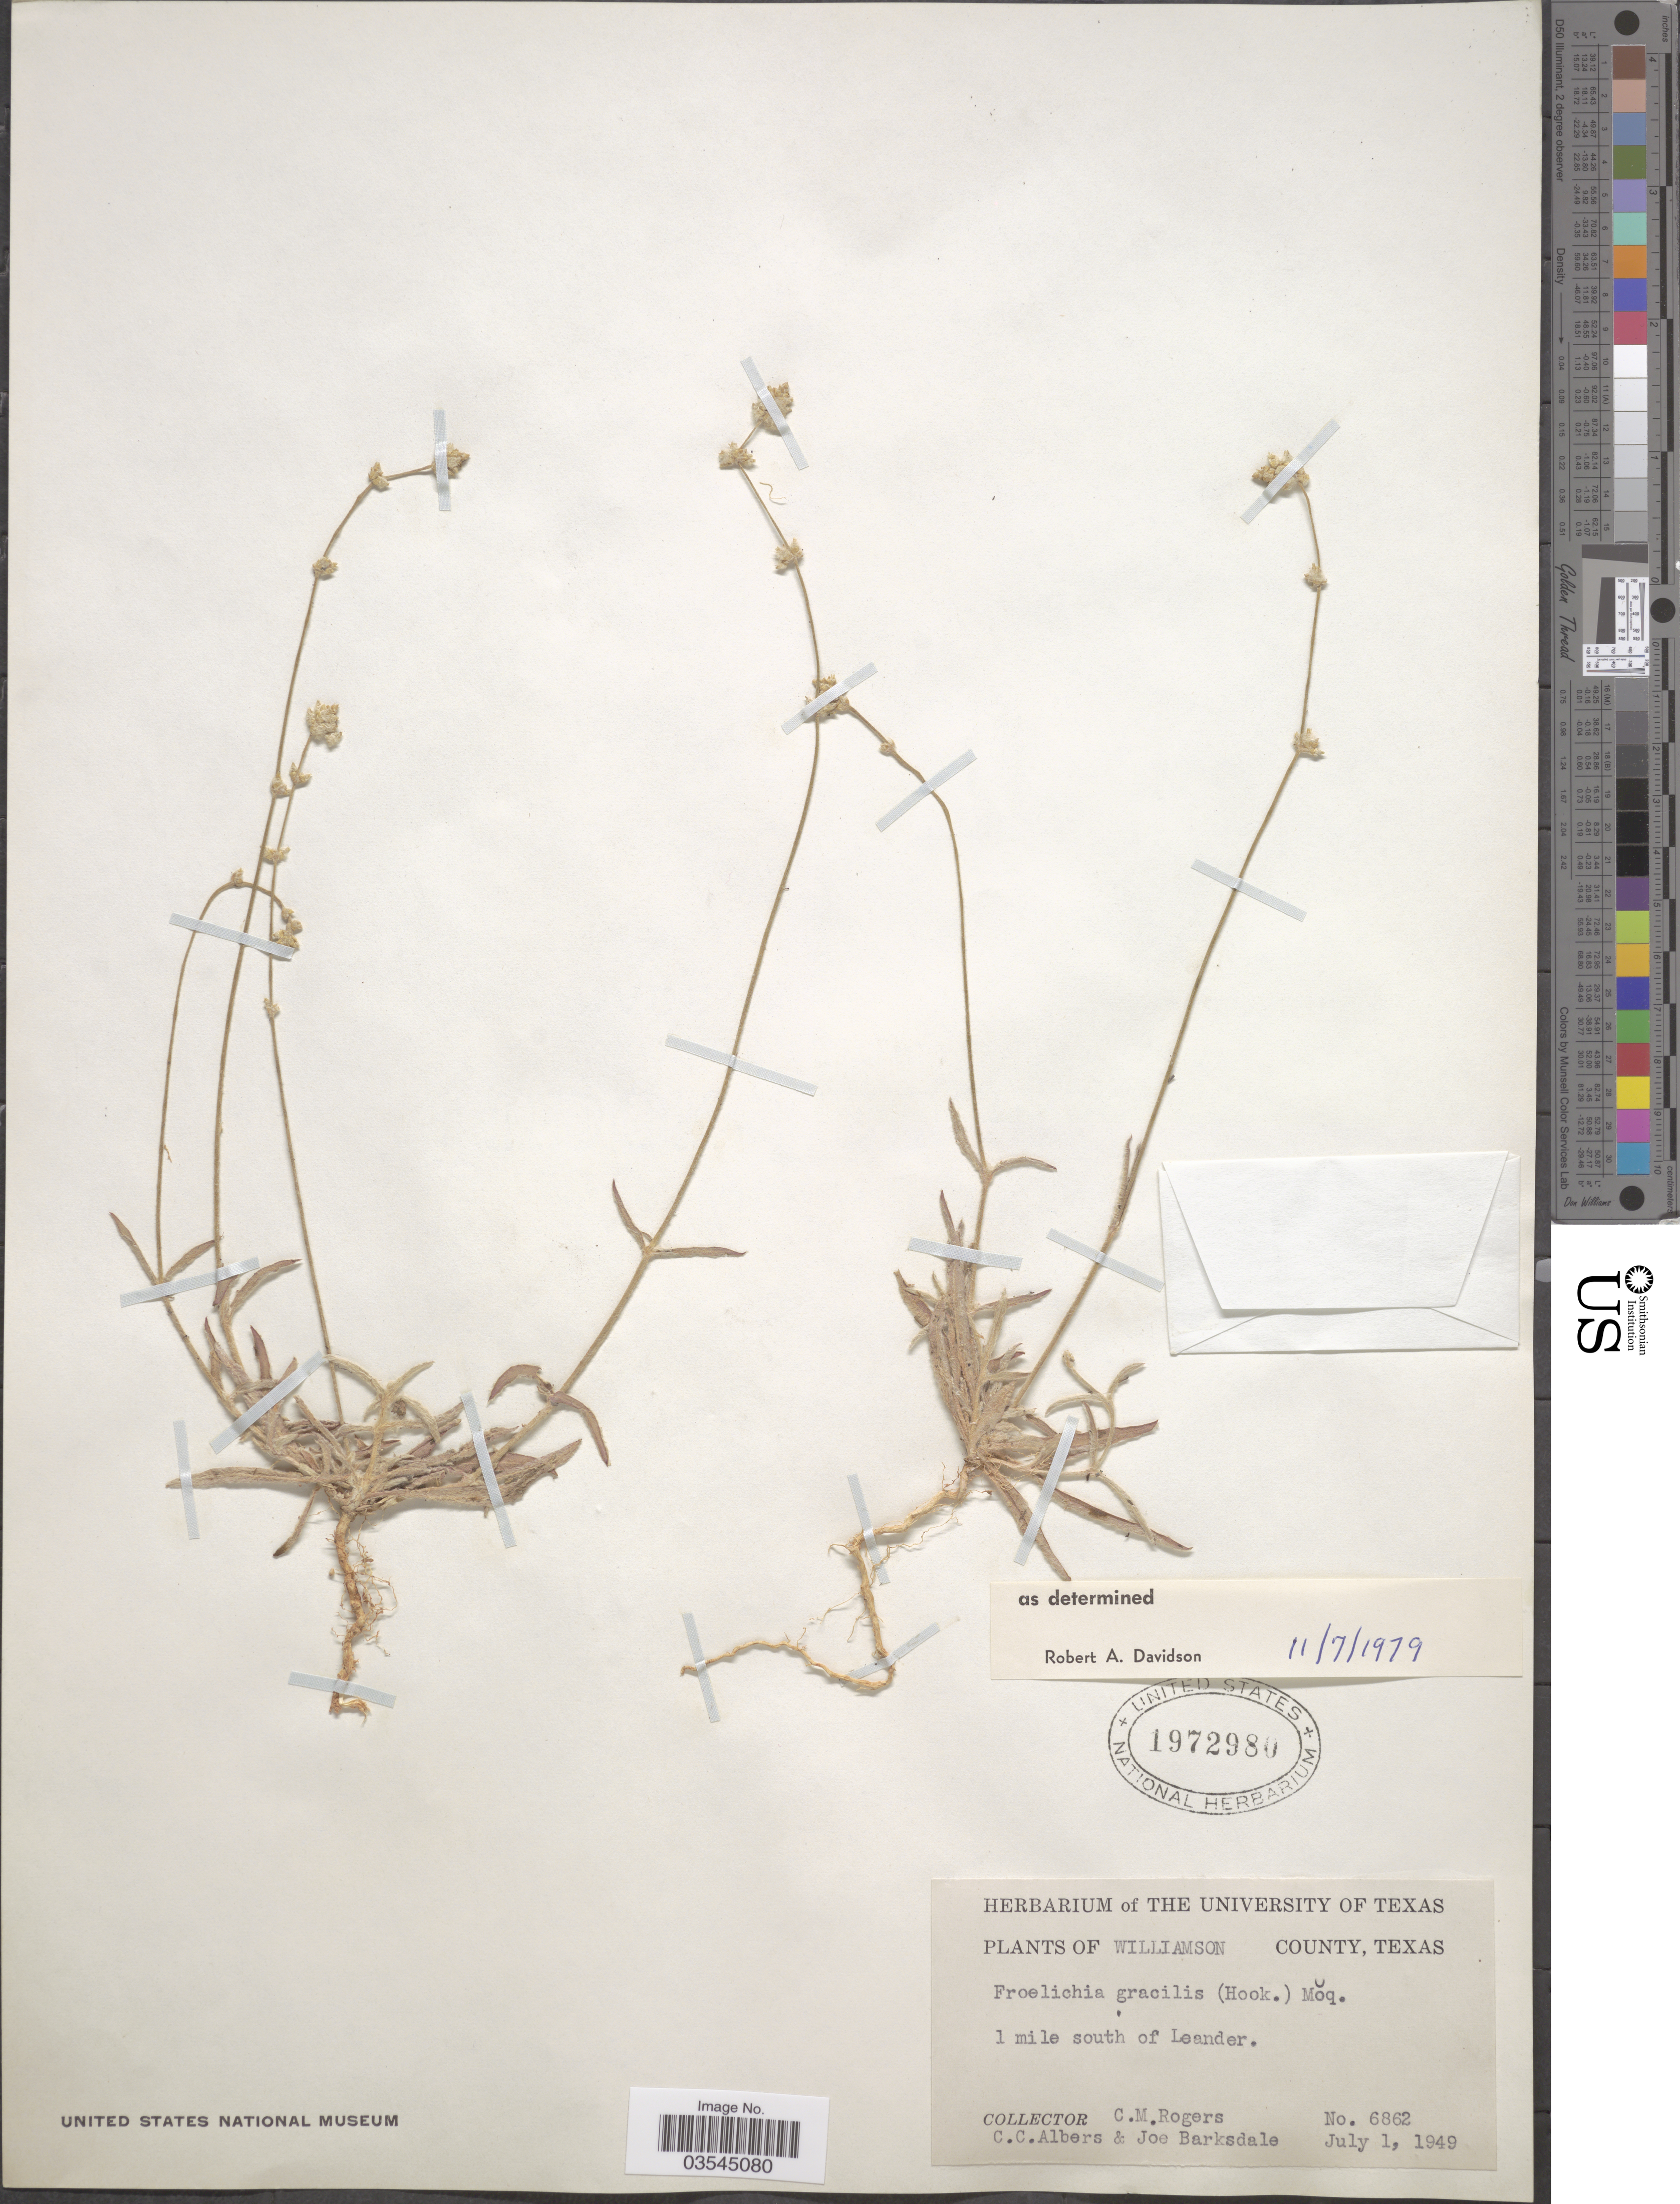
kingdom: Plantae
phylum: Tracheophyta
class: Magnoliopsida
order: Caryophyllales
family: Amaranthaceae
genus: Froelichia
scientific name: Froelichia gracilis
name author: (Hook.) Moq.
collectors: C. M. Rogers, C. Albers & J. Barksdale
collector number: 6862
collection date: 1949-07-01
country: United States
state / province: Texas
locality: Williamson County. 1 mile south of Leander.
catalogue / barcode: US 1972890